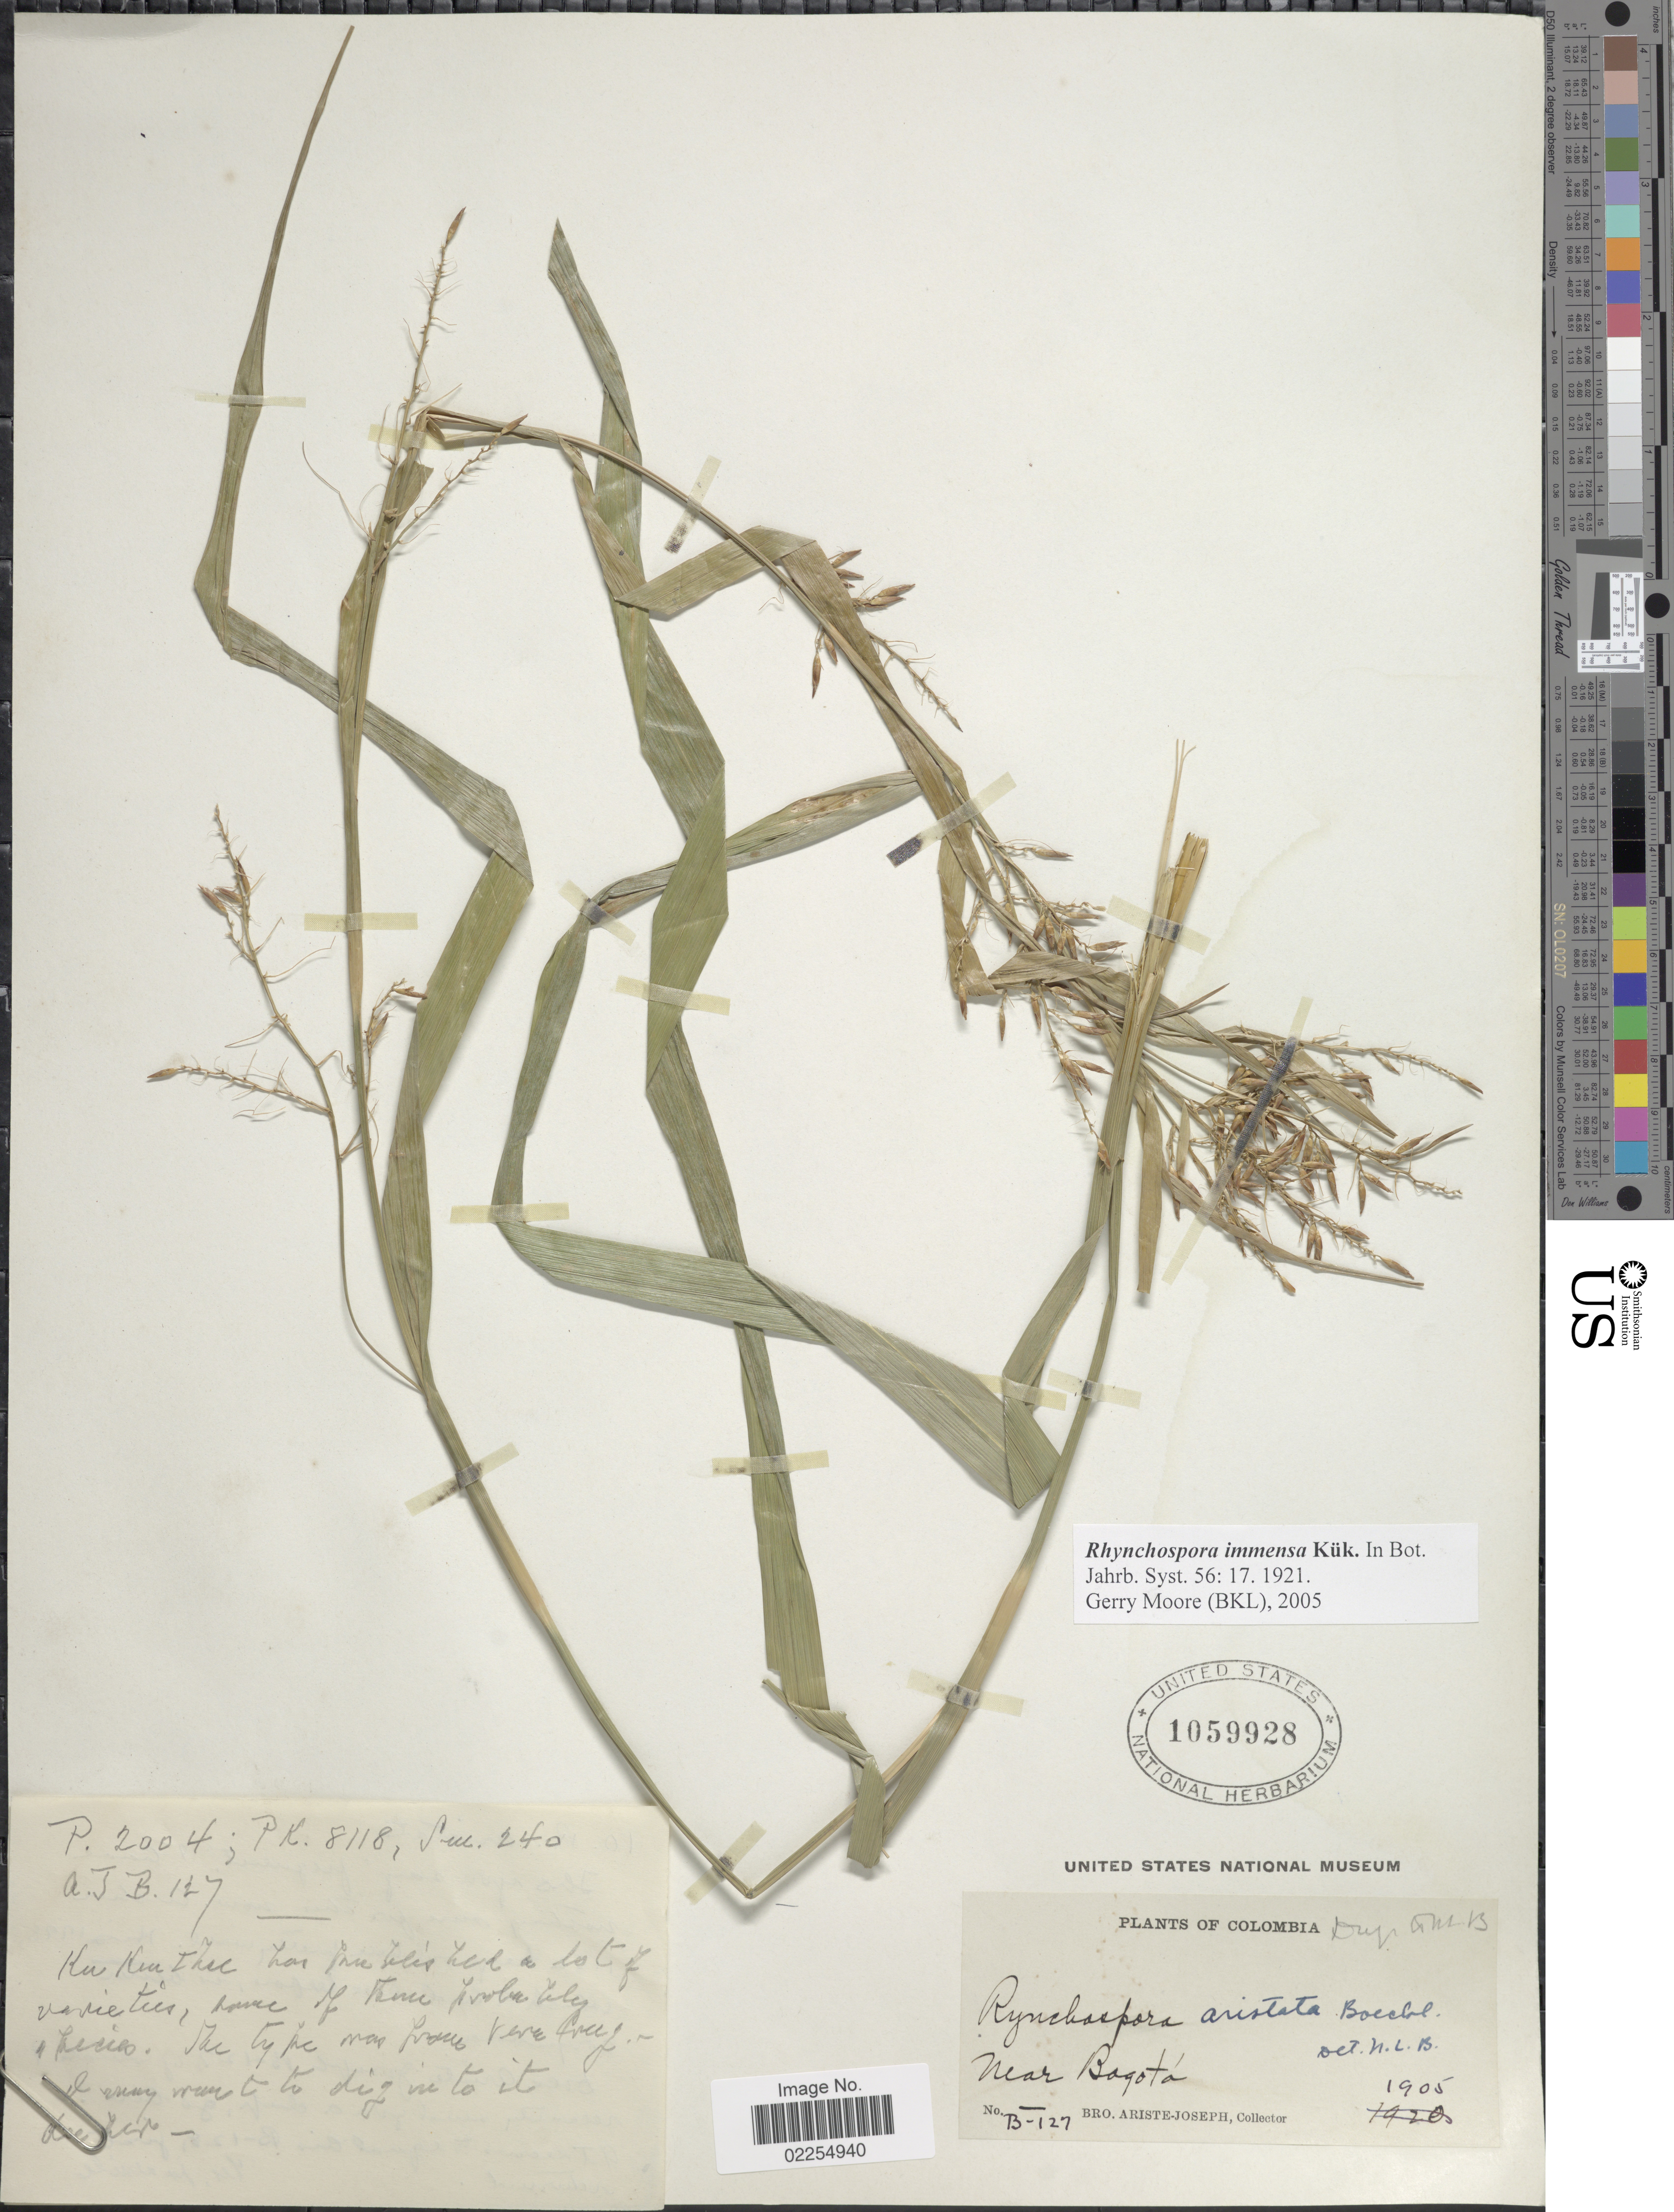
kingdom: Plantae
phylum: Tracheophyta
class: Liliopsida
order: Poales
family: Cyperaceae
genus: Rhynchospora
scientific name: Rhynchospora immensa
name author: Kük.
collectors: Bro. Ariste-Joseph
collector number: B-127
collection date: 1905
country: Colombia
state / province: Bogota D.C.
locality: Near Bogota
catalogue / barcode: US 1059928